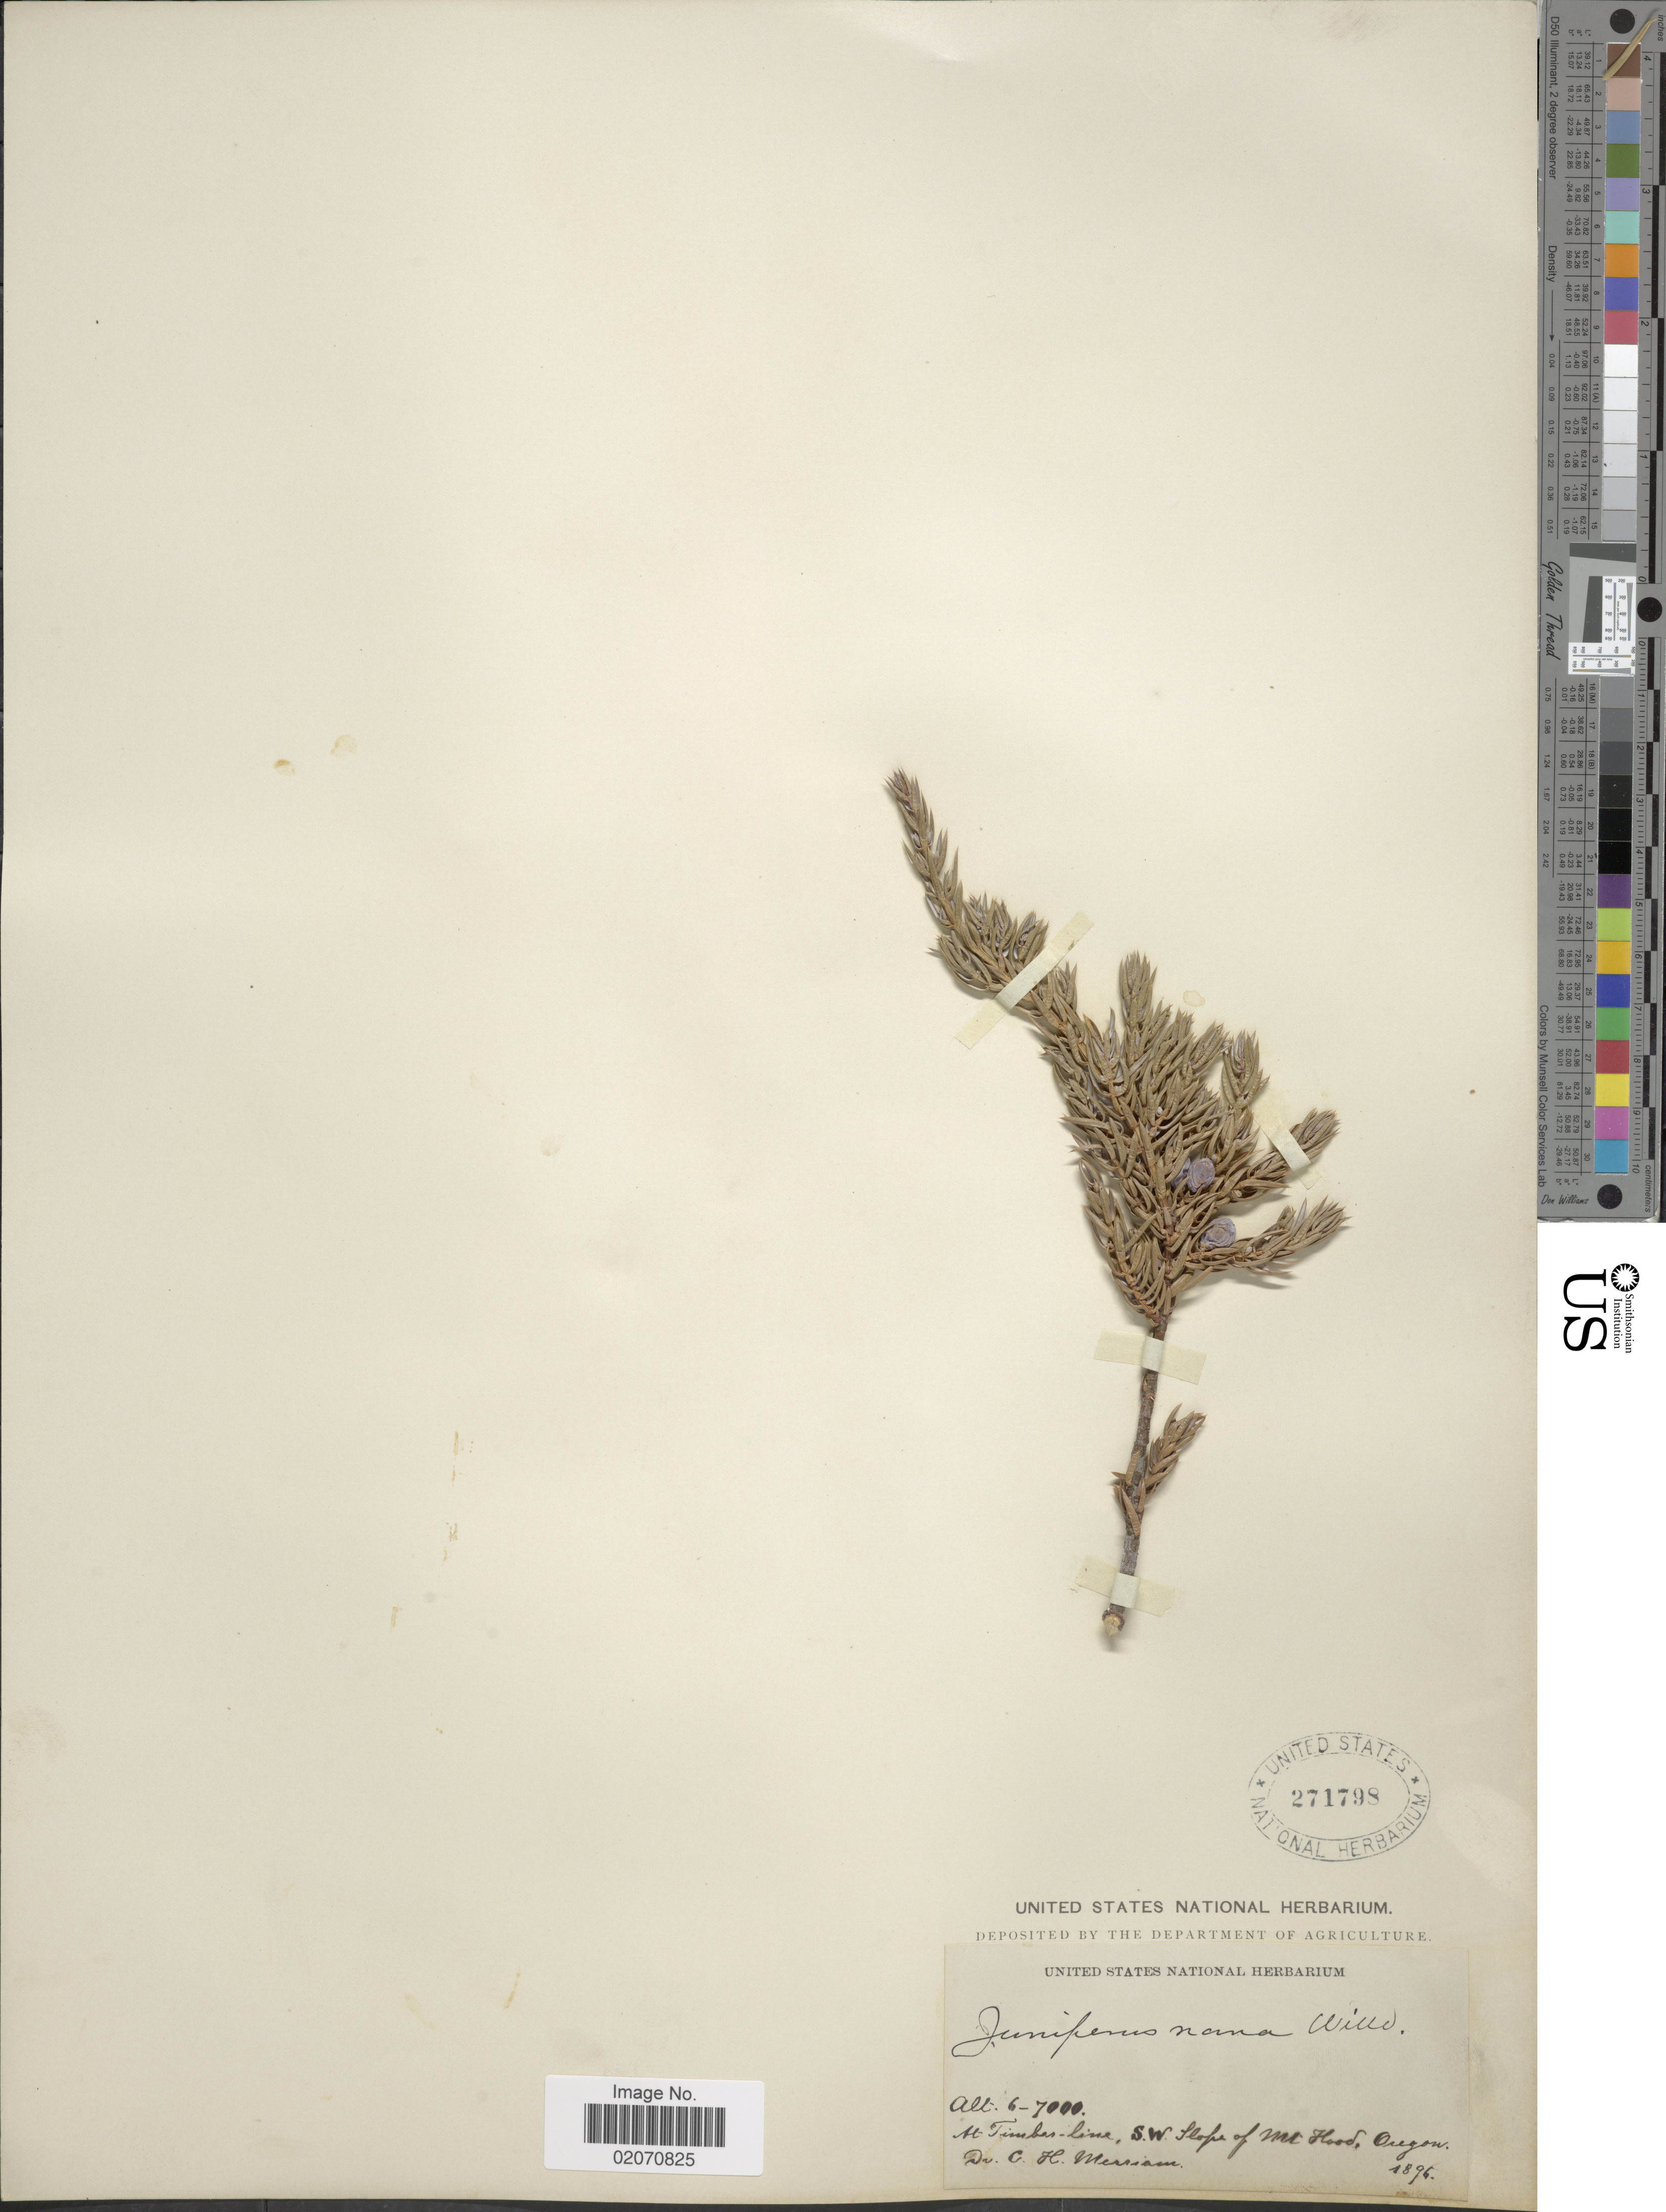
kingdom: Plantae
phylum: Tracheophyta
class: Pinopsida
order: Pinales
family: Cupressaceae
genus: Juniperus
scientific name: Juniperus communis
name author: L.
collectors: C. Merriam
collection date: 1896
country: United States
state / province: Oregon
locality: At Timber-line, S. W. Slope of Mt. Hood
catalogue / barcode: US 271798